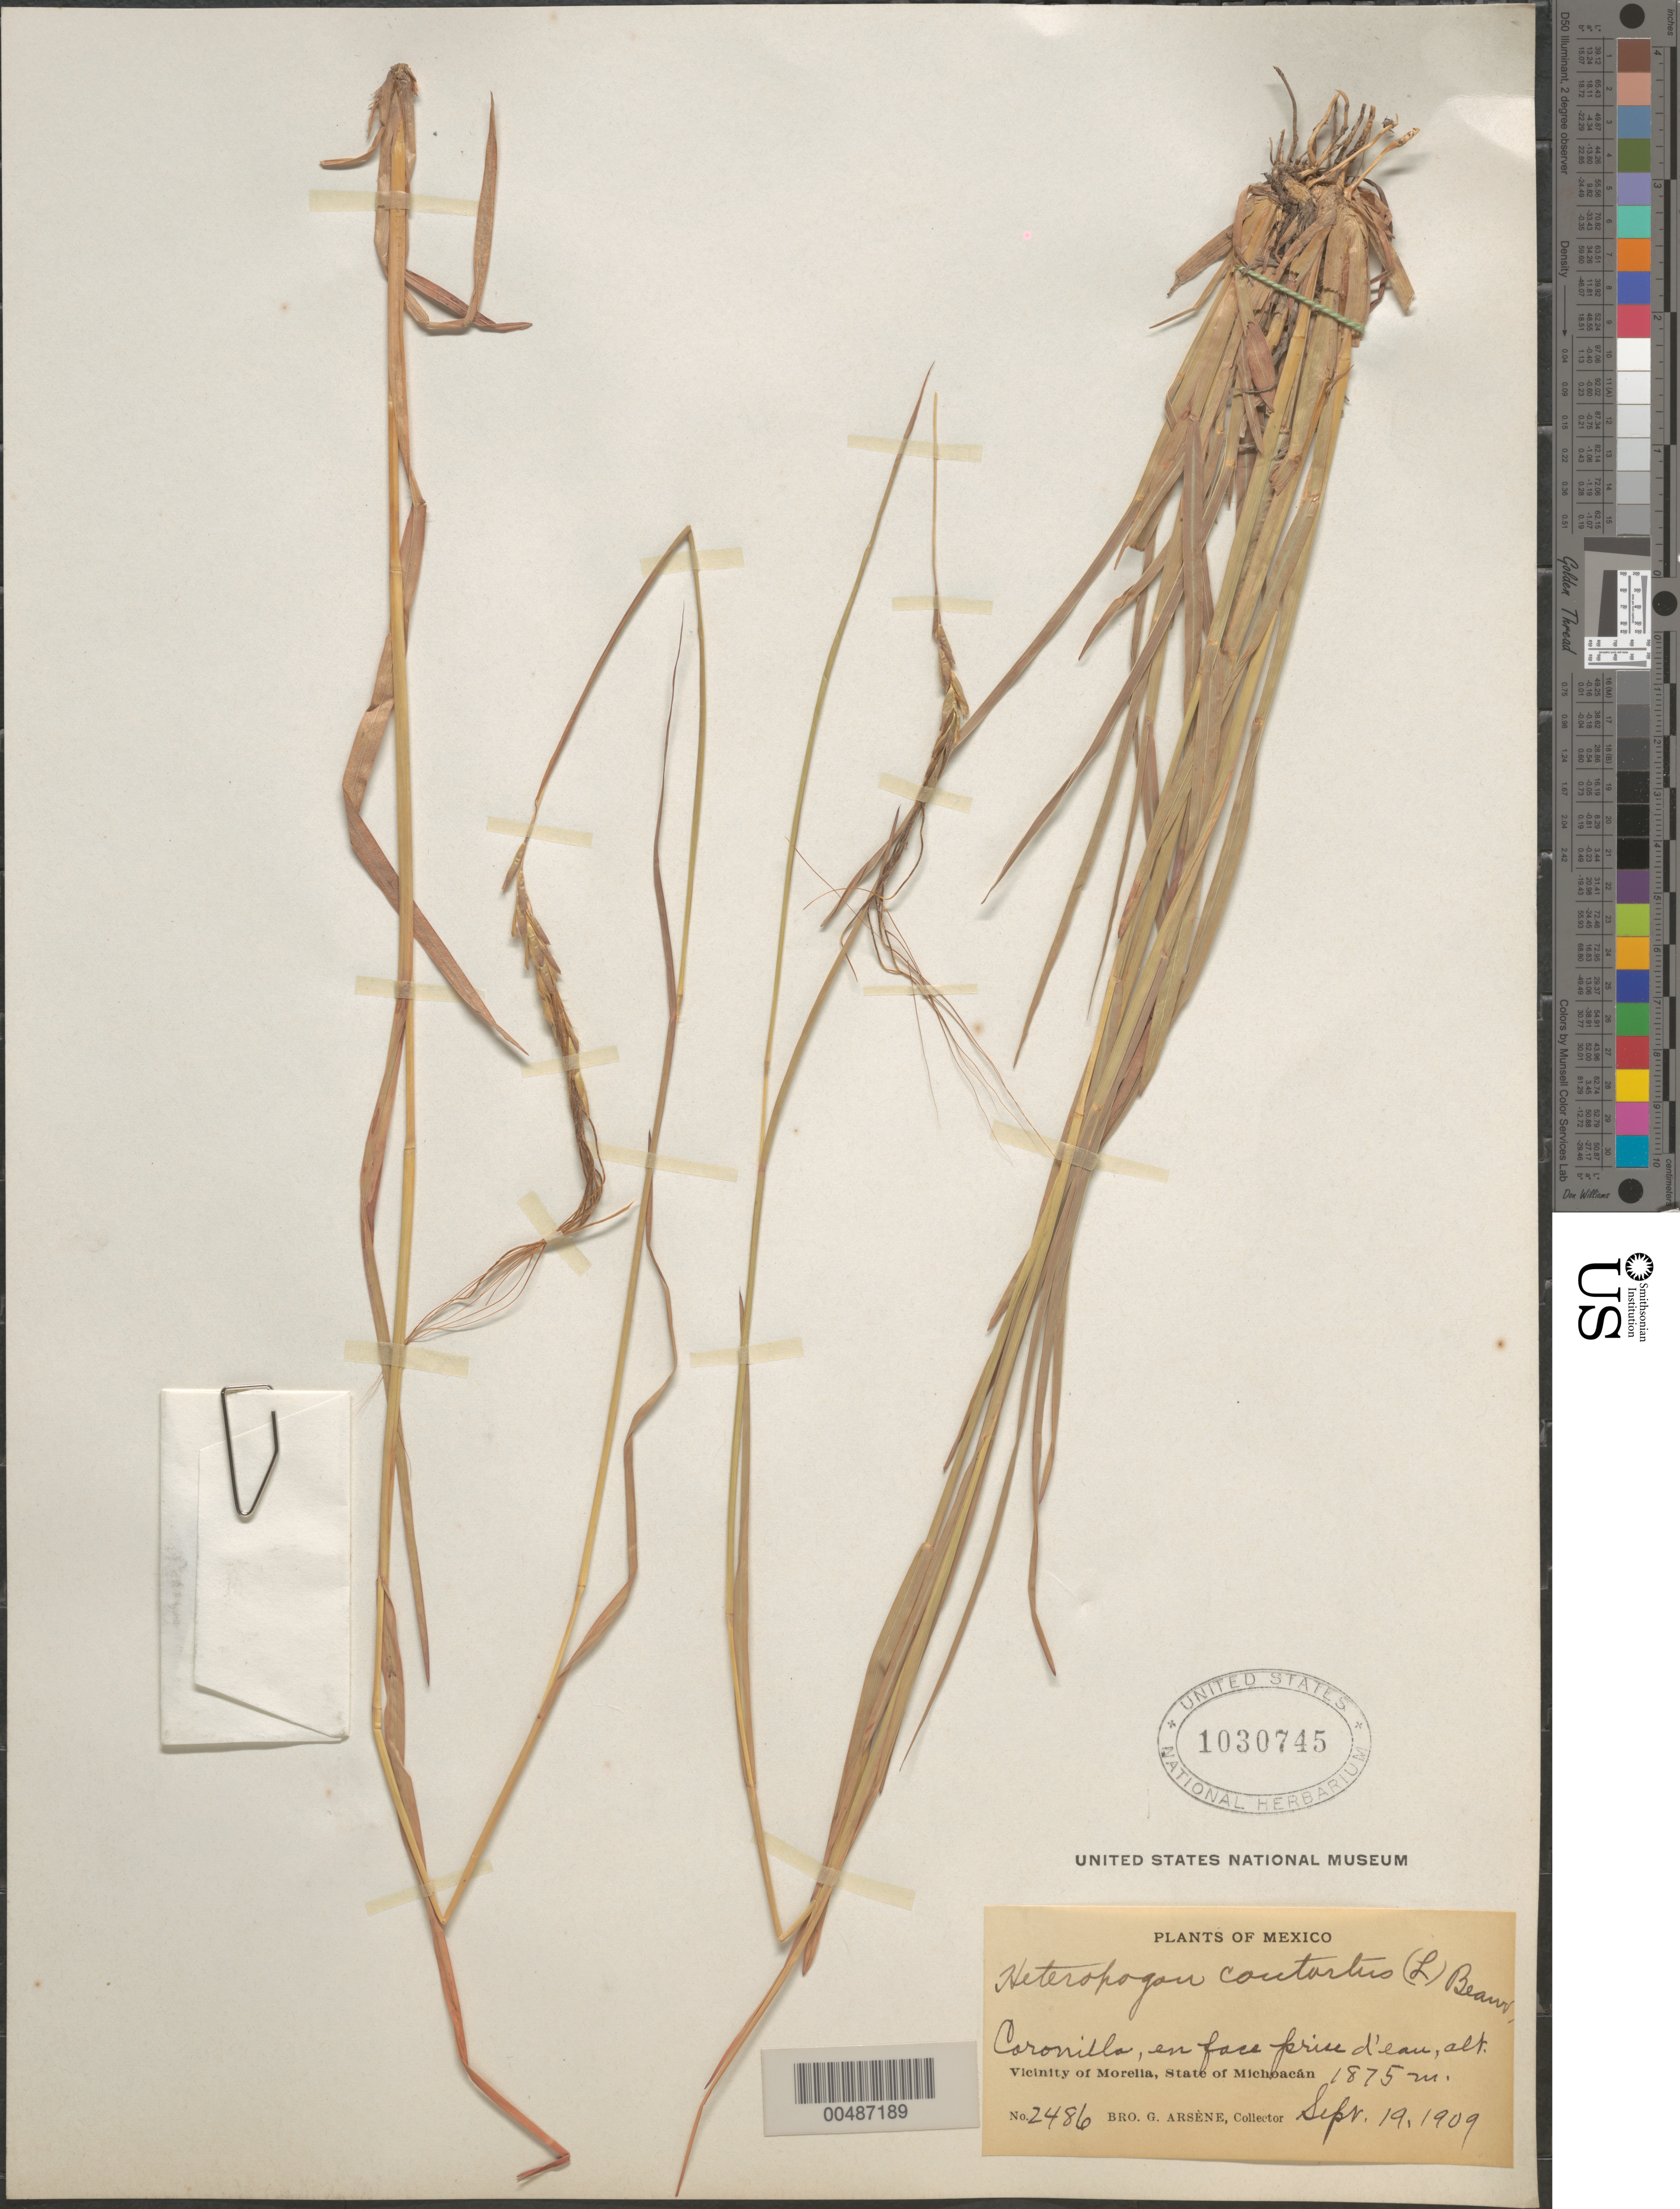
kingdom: Plantae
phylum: Tracheophyta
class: Liliopsida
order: Poales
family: Poaceae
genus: Heteropogon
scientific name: Heteropogon contortus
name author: (L.) P. Beauv. ex Roem. & Schult.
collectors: Bro. G. Arsène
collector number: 2486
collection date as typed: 19 Sep 1909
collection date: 1909-09-19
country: Mexico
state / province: Michoacán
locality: Coronilla, en face prise d'eau, vicinity of Morelia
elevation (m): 1875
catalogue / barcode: US 1030745